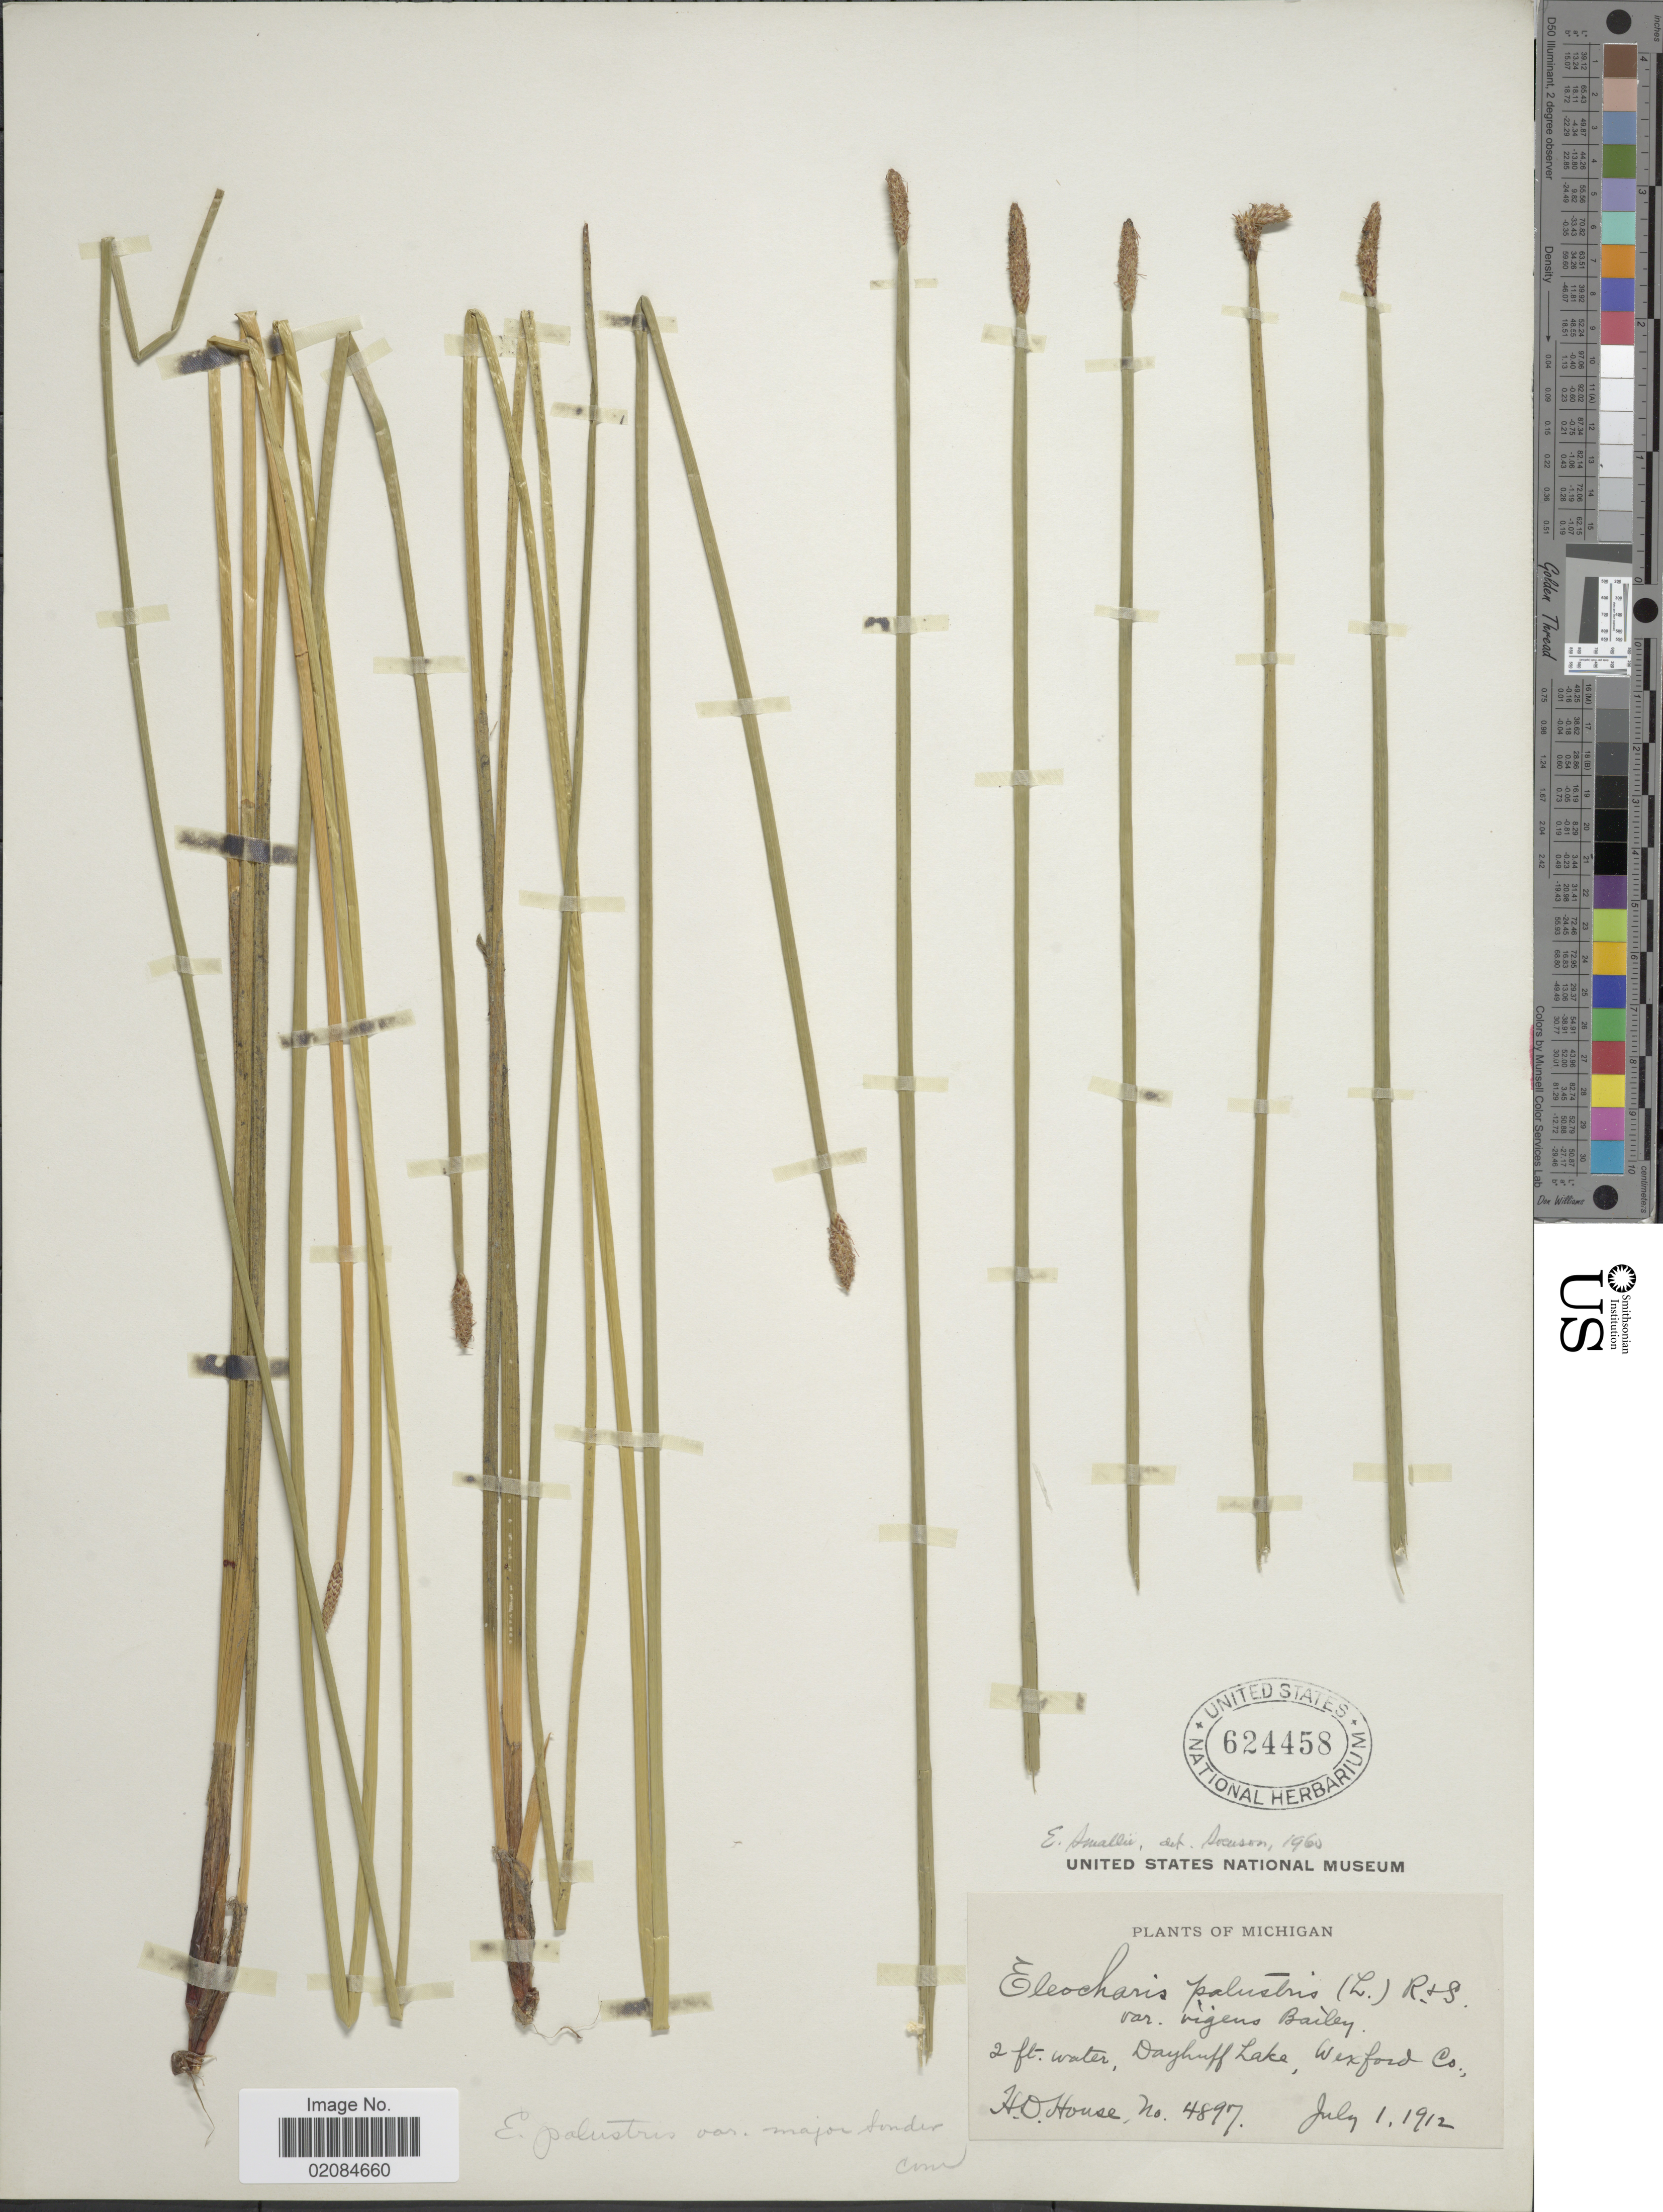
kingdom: Plantae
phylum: Tracheophyta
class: Liliopsida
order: Poales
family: Cyperaceae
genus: Eleocharis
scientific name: Eleocharis palustris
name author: (L.) Roem. & Schult.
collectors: H. D. House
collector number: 4897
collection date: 1912-07-01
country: United States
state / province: Michigan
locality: Dayhuff Lake, Wexford Co.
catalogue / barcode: US 624458